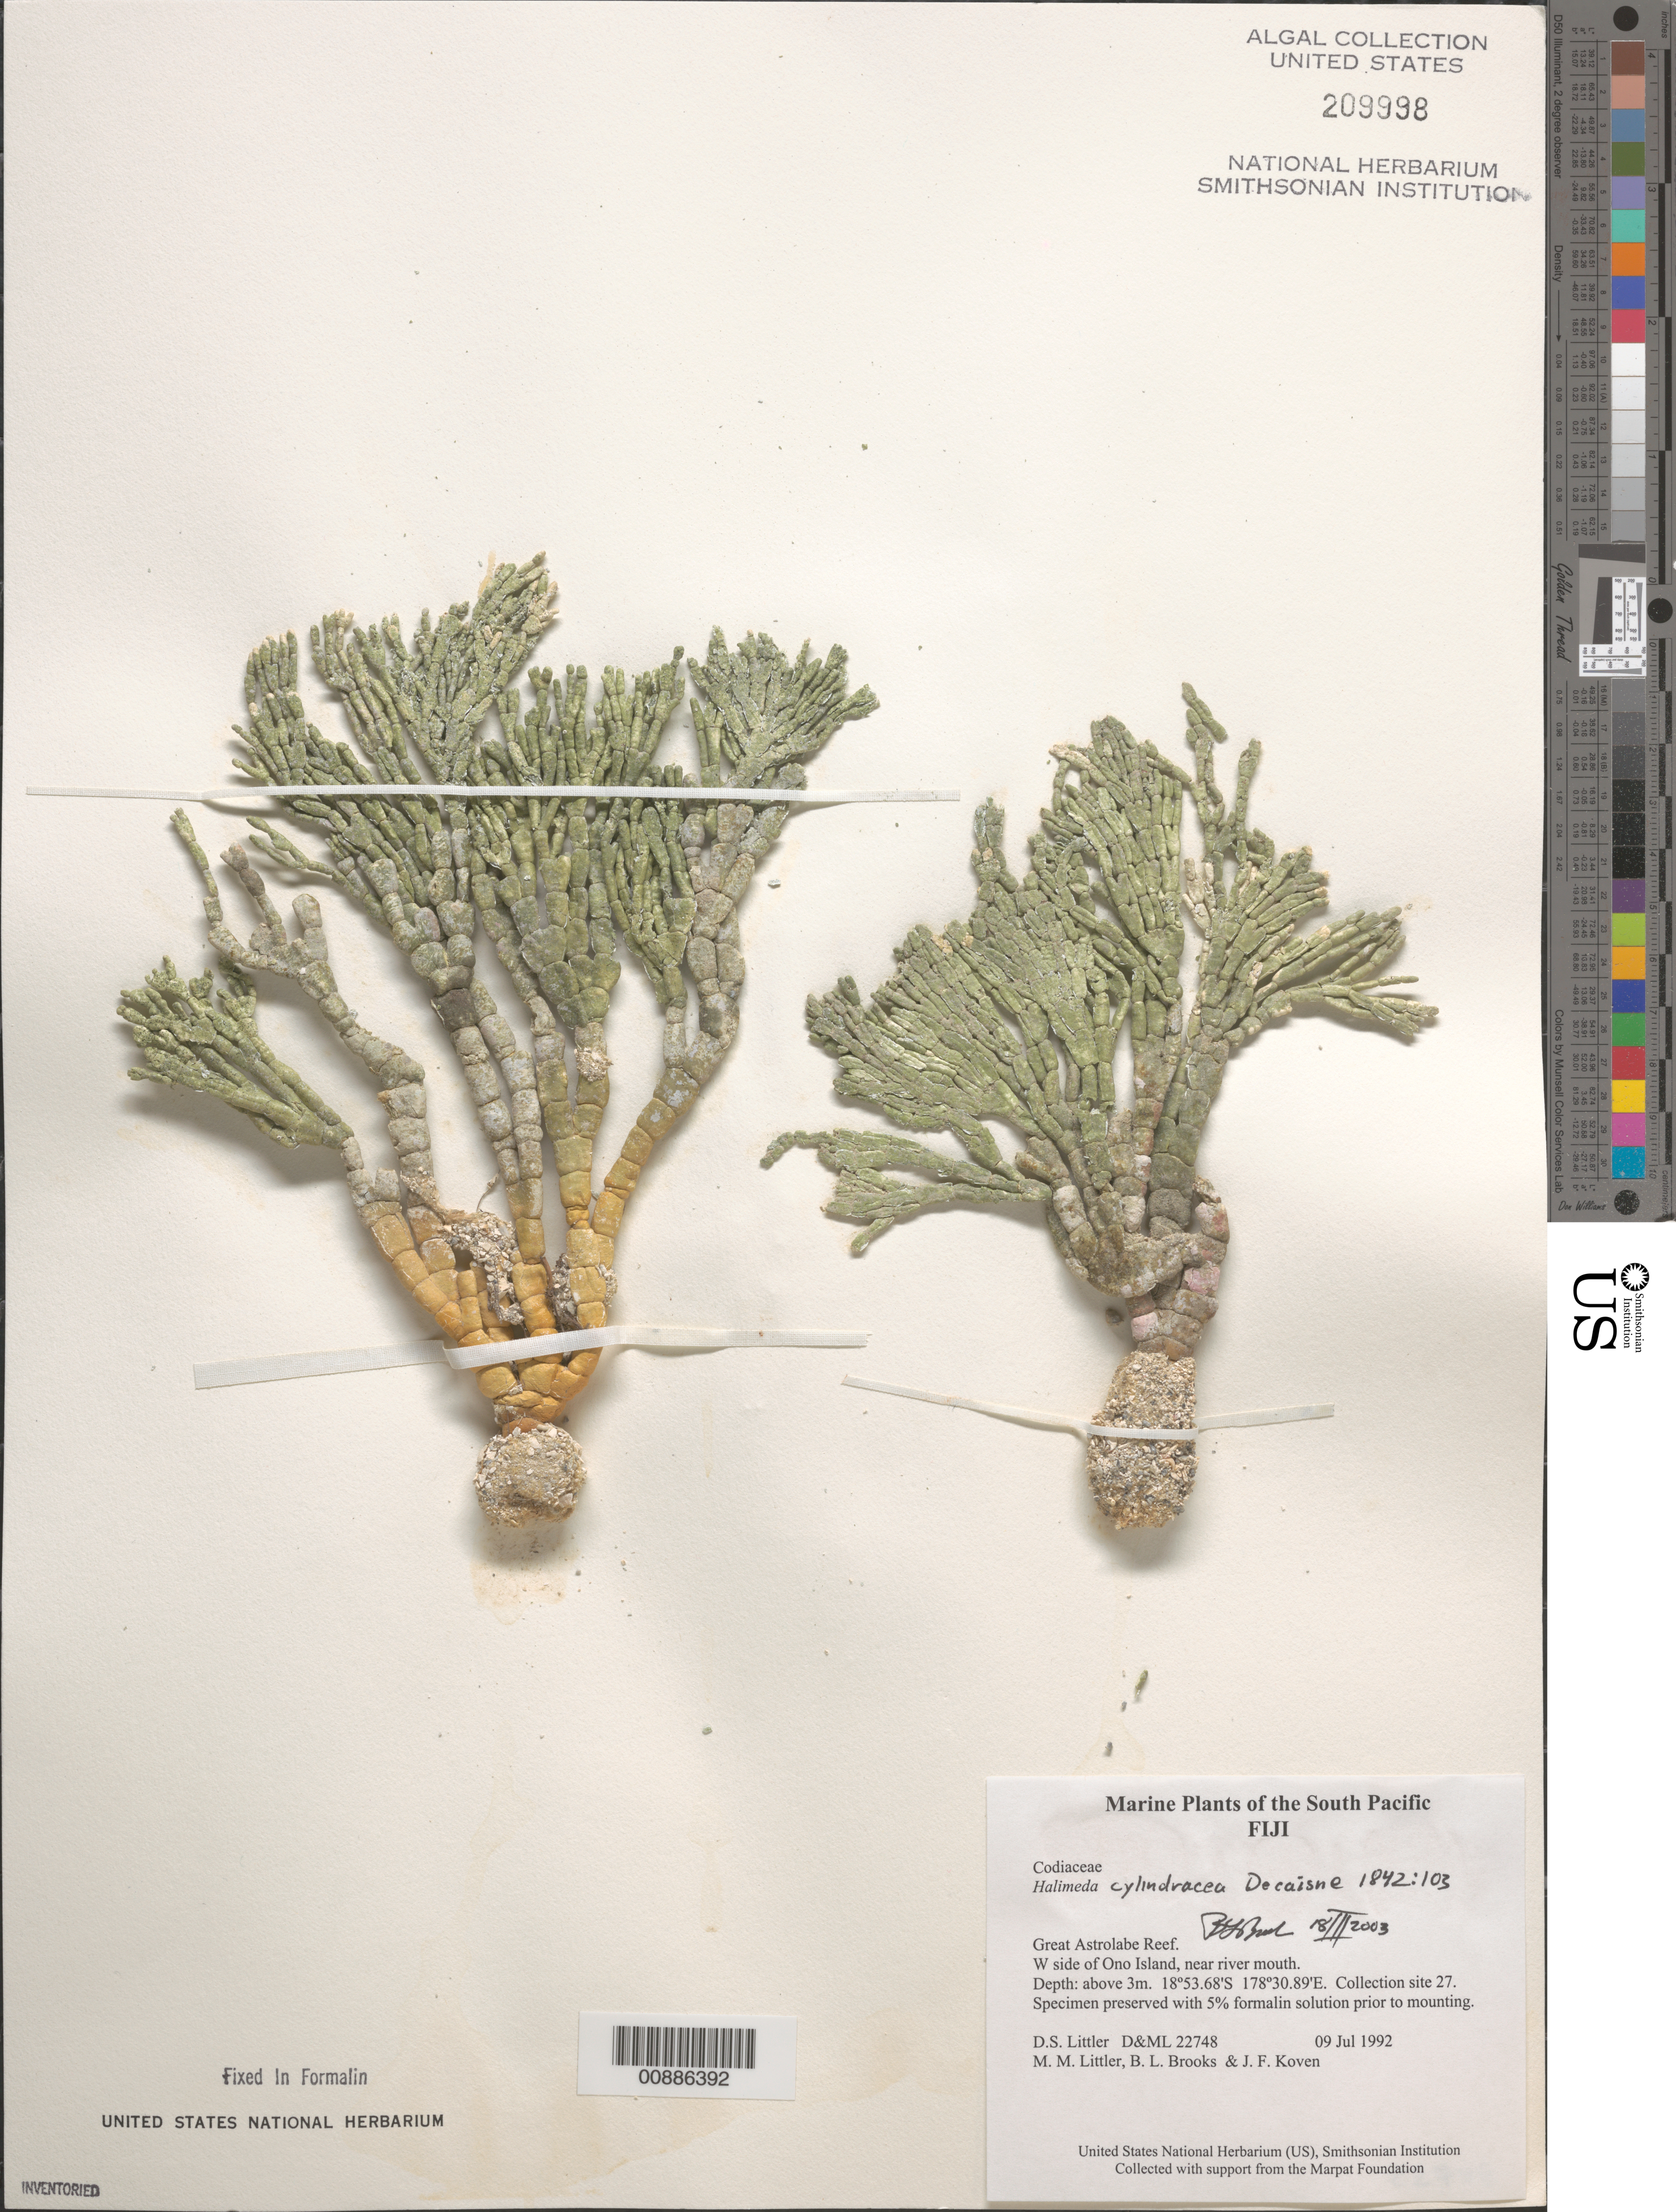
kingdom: Plantae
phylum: Chlorophyta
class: Ulvophyceae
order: Bryopsidales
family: Halimedaceae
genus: Halimeda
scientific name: Halimeda cylindracea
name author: Decne.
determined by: Brooks, B. L., (BOT), Smithsonian Institution - National Museum of Natural History (UNITED STATES)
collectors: D. S. Littler, M. M. Littler, B. Brooks & J. Koven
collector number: D&ML 22748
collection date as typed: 09 Jul 1992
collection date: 1992-07-09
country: Fiji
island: Ono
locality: Great Astrolabe Reef, west side of island, near river mouth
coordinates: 18 53.68'S, 178 30.89'E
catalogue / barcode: US 209998